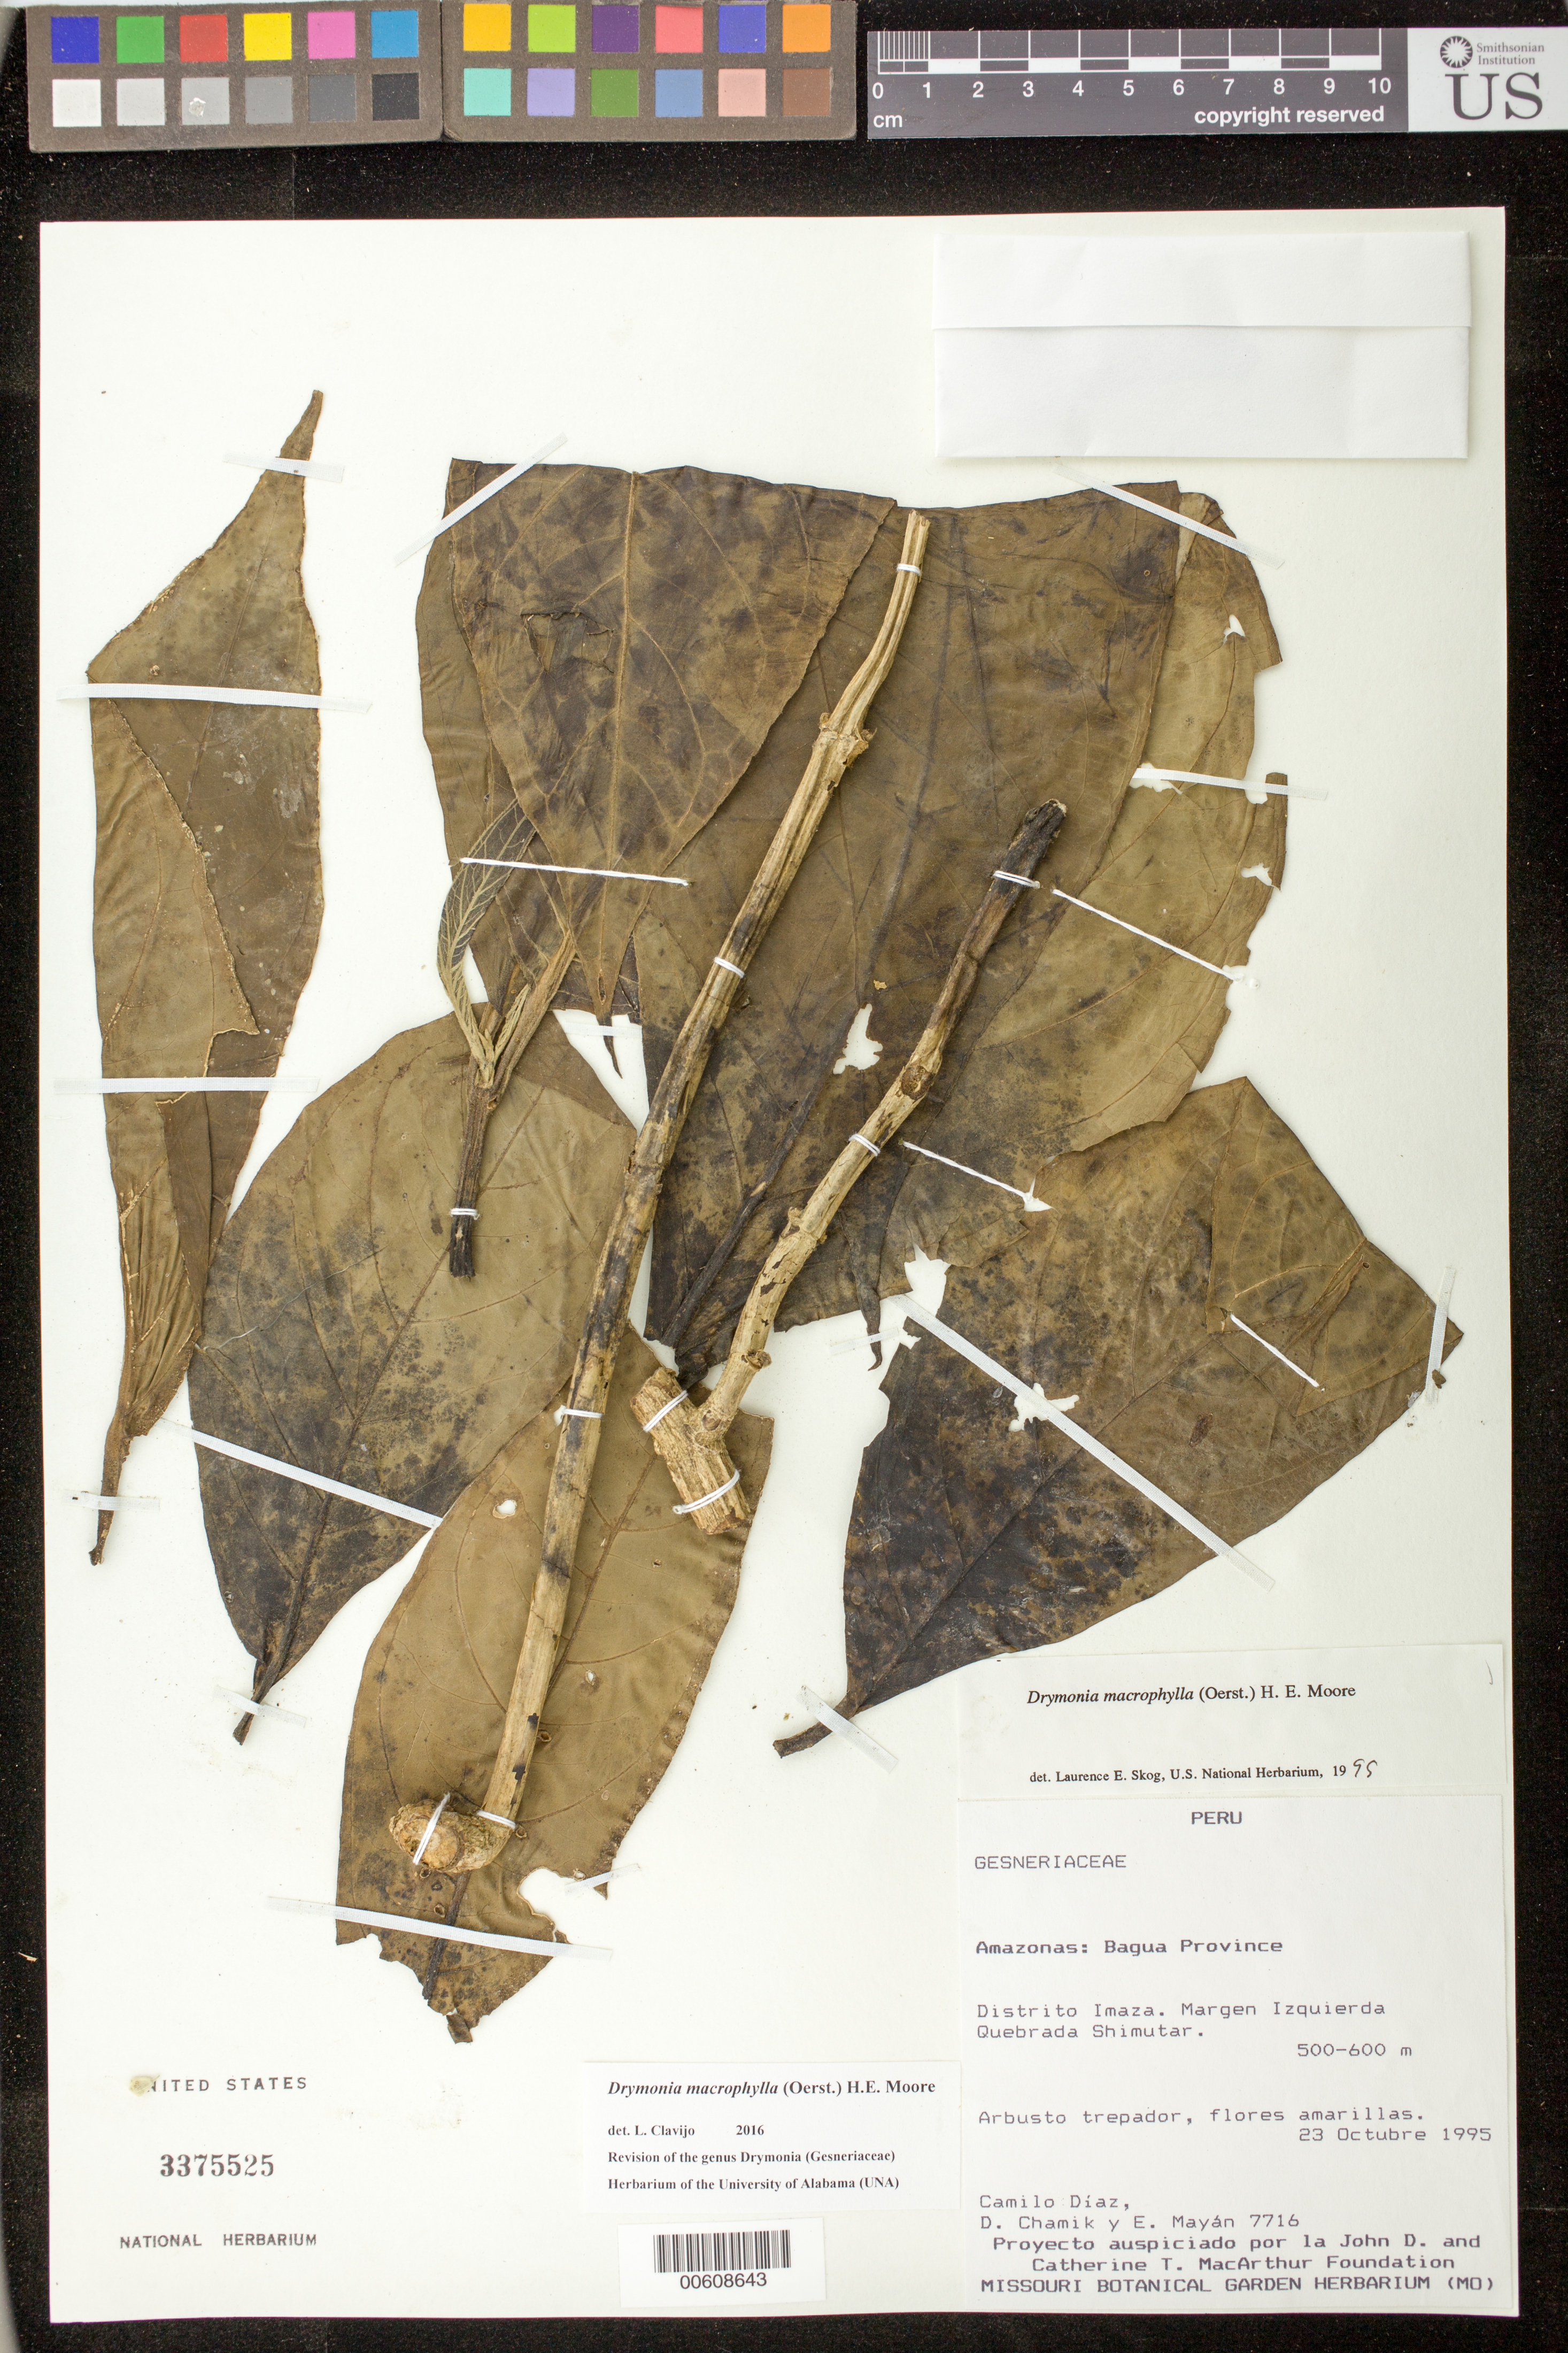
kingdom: Plantae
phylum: Tracheophyta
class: Magnoliopsida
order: Lamiales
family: Gesneriaceae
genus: Drymonia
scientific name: Drymonia macrophylla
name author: (Oerst.) H.E. Moore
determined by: Skog, Laurence E.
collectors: C. Díaz S., D. Chamik & E. Mayan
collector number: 7716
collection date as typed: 23 Oct 1995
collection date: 1995-10-23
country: Peru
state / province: Amazonas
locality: Prov. Bagua, Dtto. Imaza; margen izquierda Quebrada Shimutar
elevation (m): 500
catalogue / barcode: US 3375525